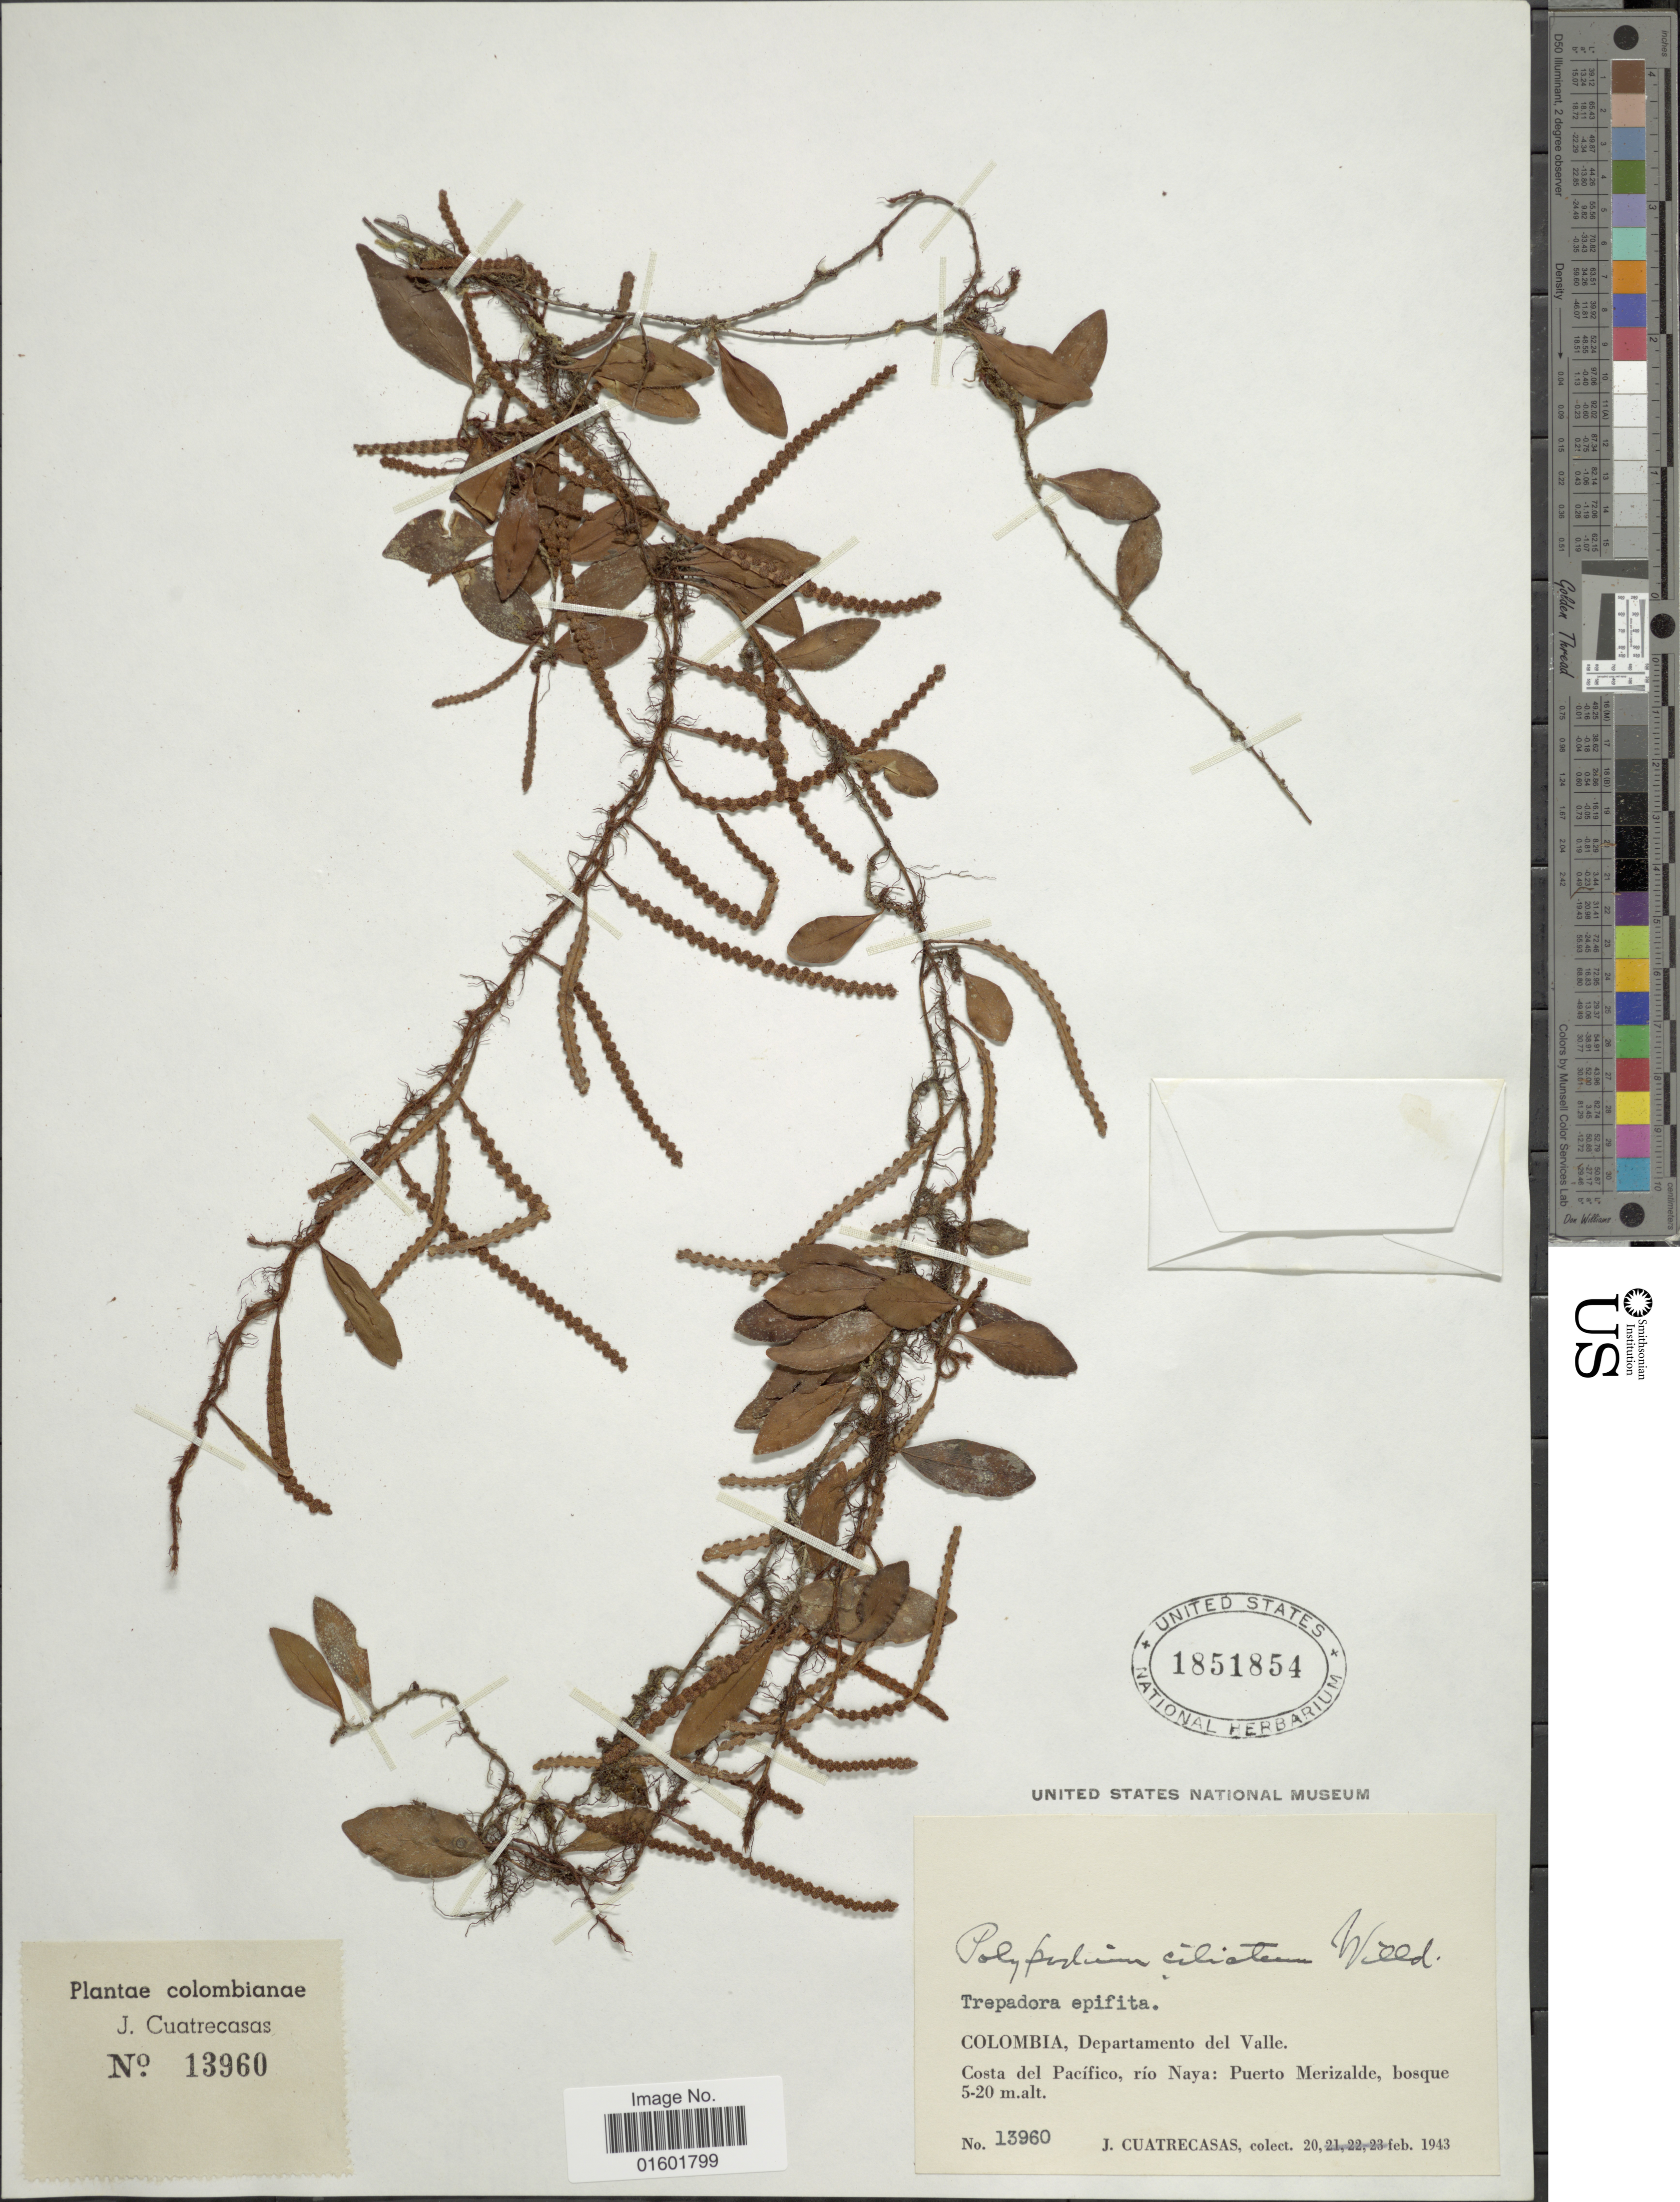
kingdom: Plantae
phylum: Tracheophyta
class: Polypodiopsida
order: Polypodiales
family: Polypodiaceae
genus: Microgramma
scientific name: Microgramma reptans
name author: (Cav.) A.R. Sm.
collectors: J. Cuatrecasas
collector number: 13960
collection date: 1943-02-20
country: Colombia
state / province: Valle del Cauca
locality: Costa del Pacifico, rio Naya: Puerto Merzalde, bosque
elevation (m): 5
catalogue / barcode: US 1851854